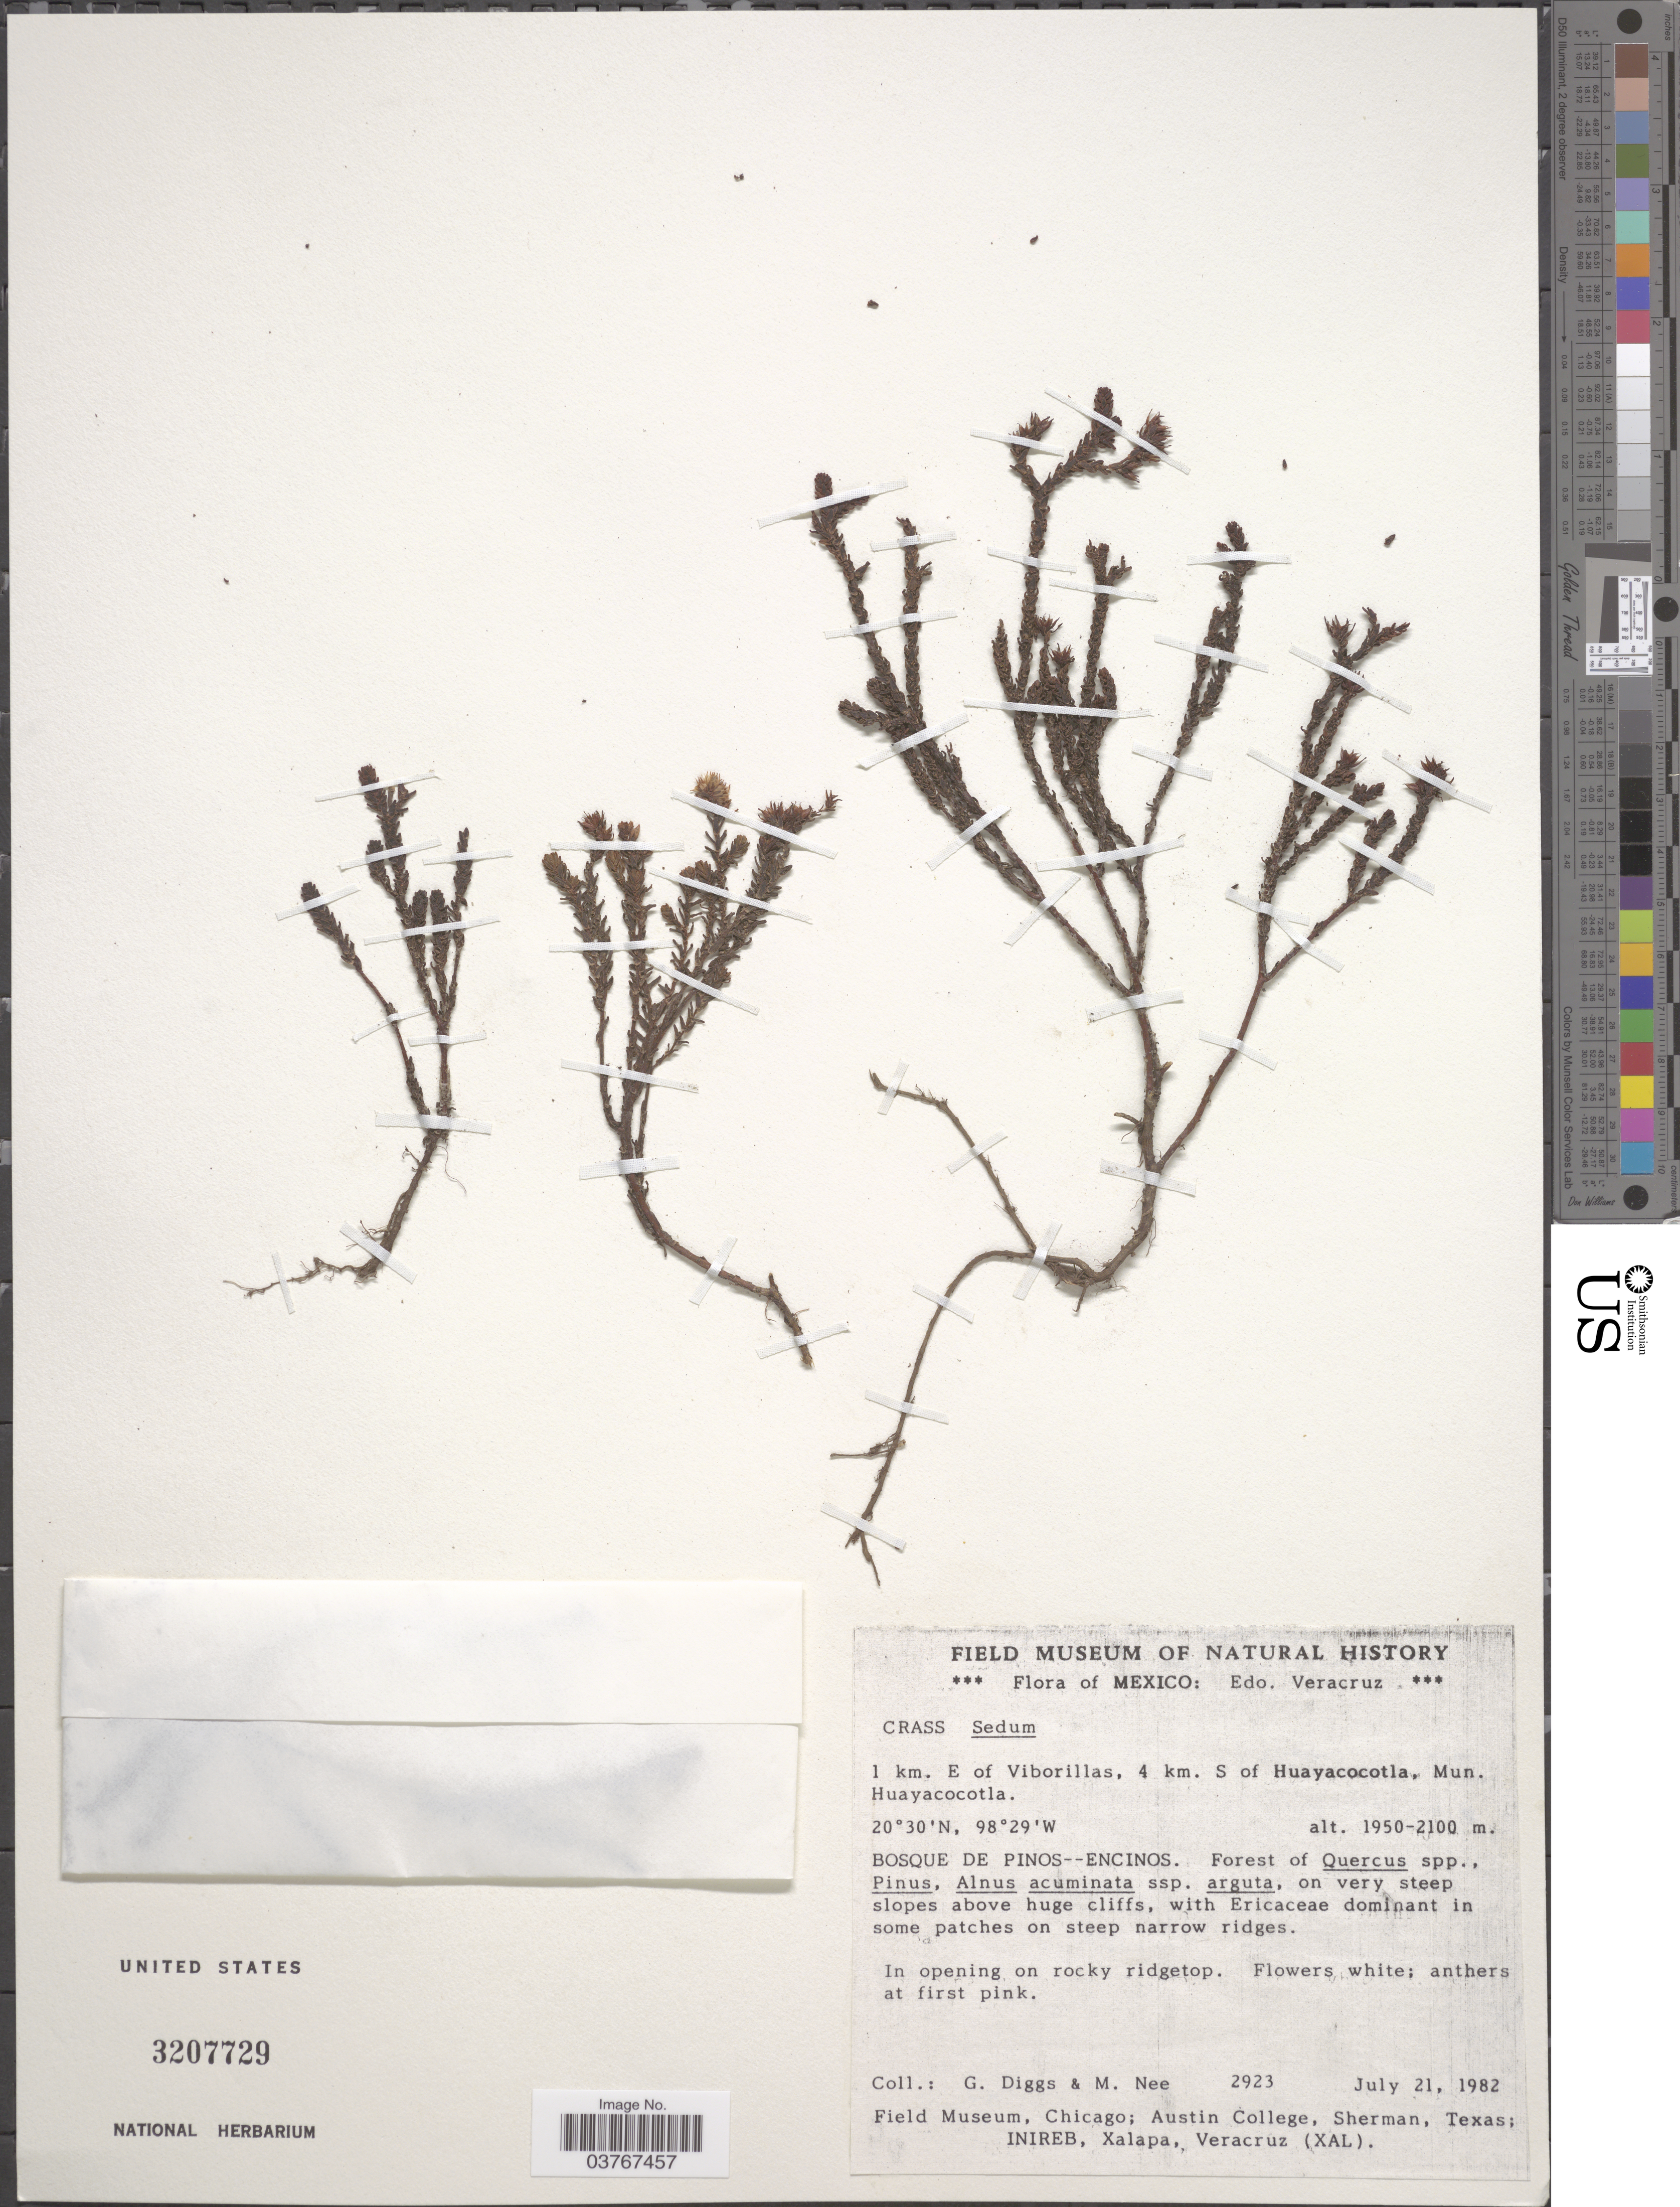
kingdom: Plantae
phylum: Tracheophyta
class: Magnoliopsida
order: Saxifragales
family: Crassulaceae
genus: Sedum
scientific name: Sedum sp.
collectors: G. Diggs & M. Nee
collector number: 2923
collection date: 1982-07-21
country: Mexico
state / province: Veracruz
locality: Edo. Veracruz. 1 km. E of Viborillas, 4 km. S of Huayacocotla, Mun Huayacocotla. Bosque de Pinos--Encinos.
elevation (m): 1950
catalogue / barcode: US 3207729